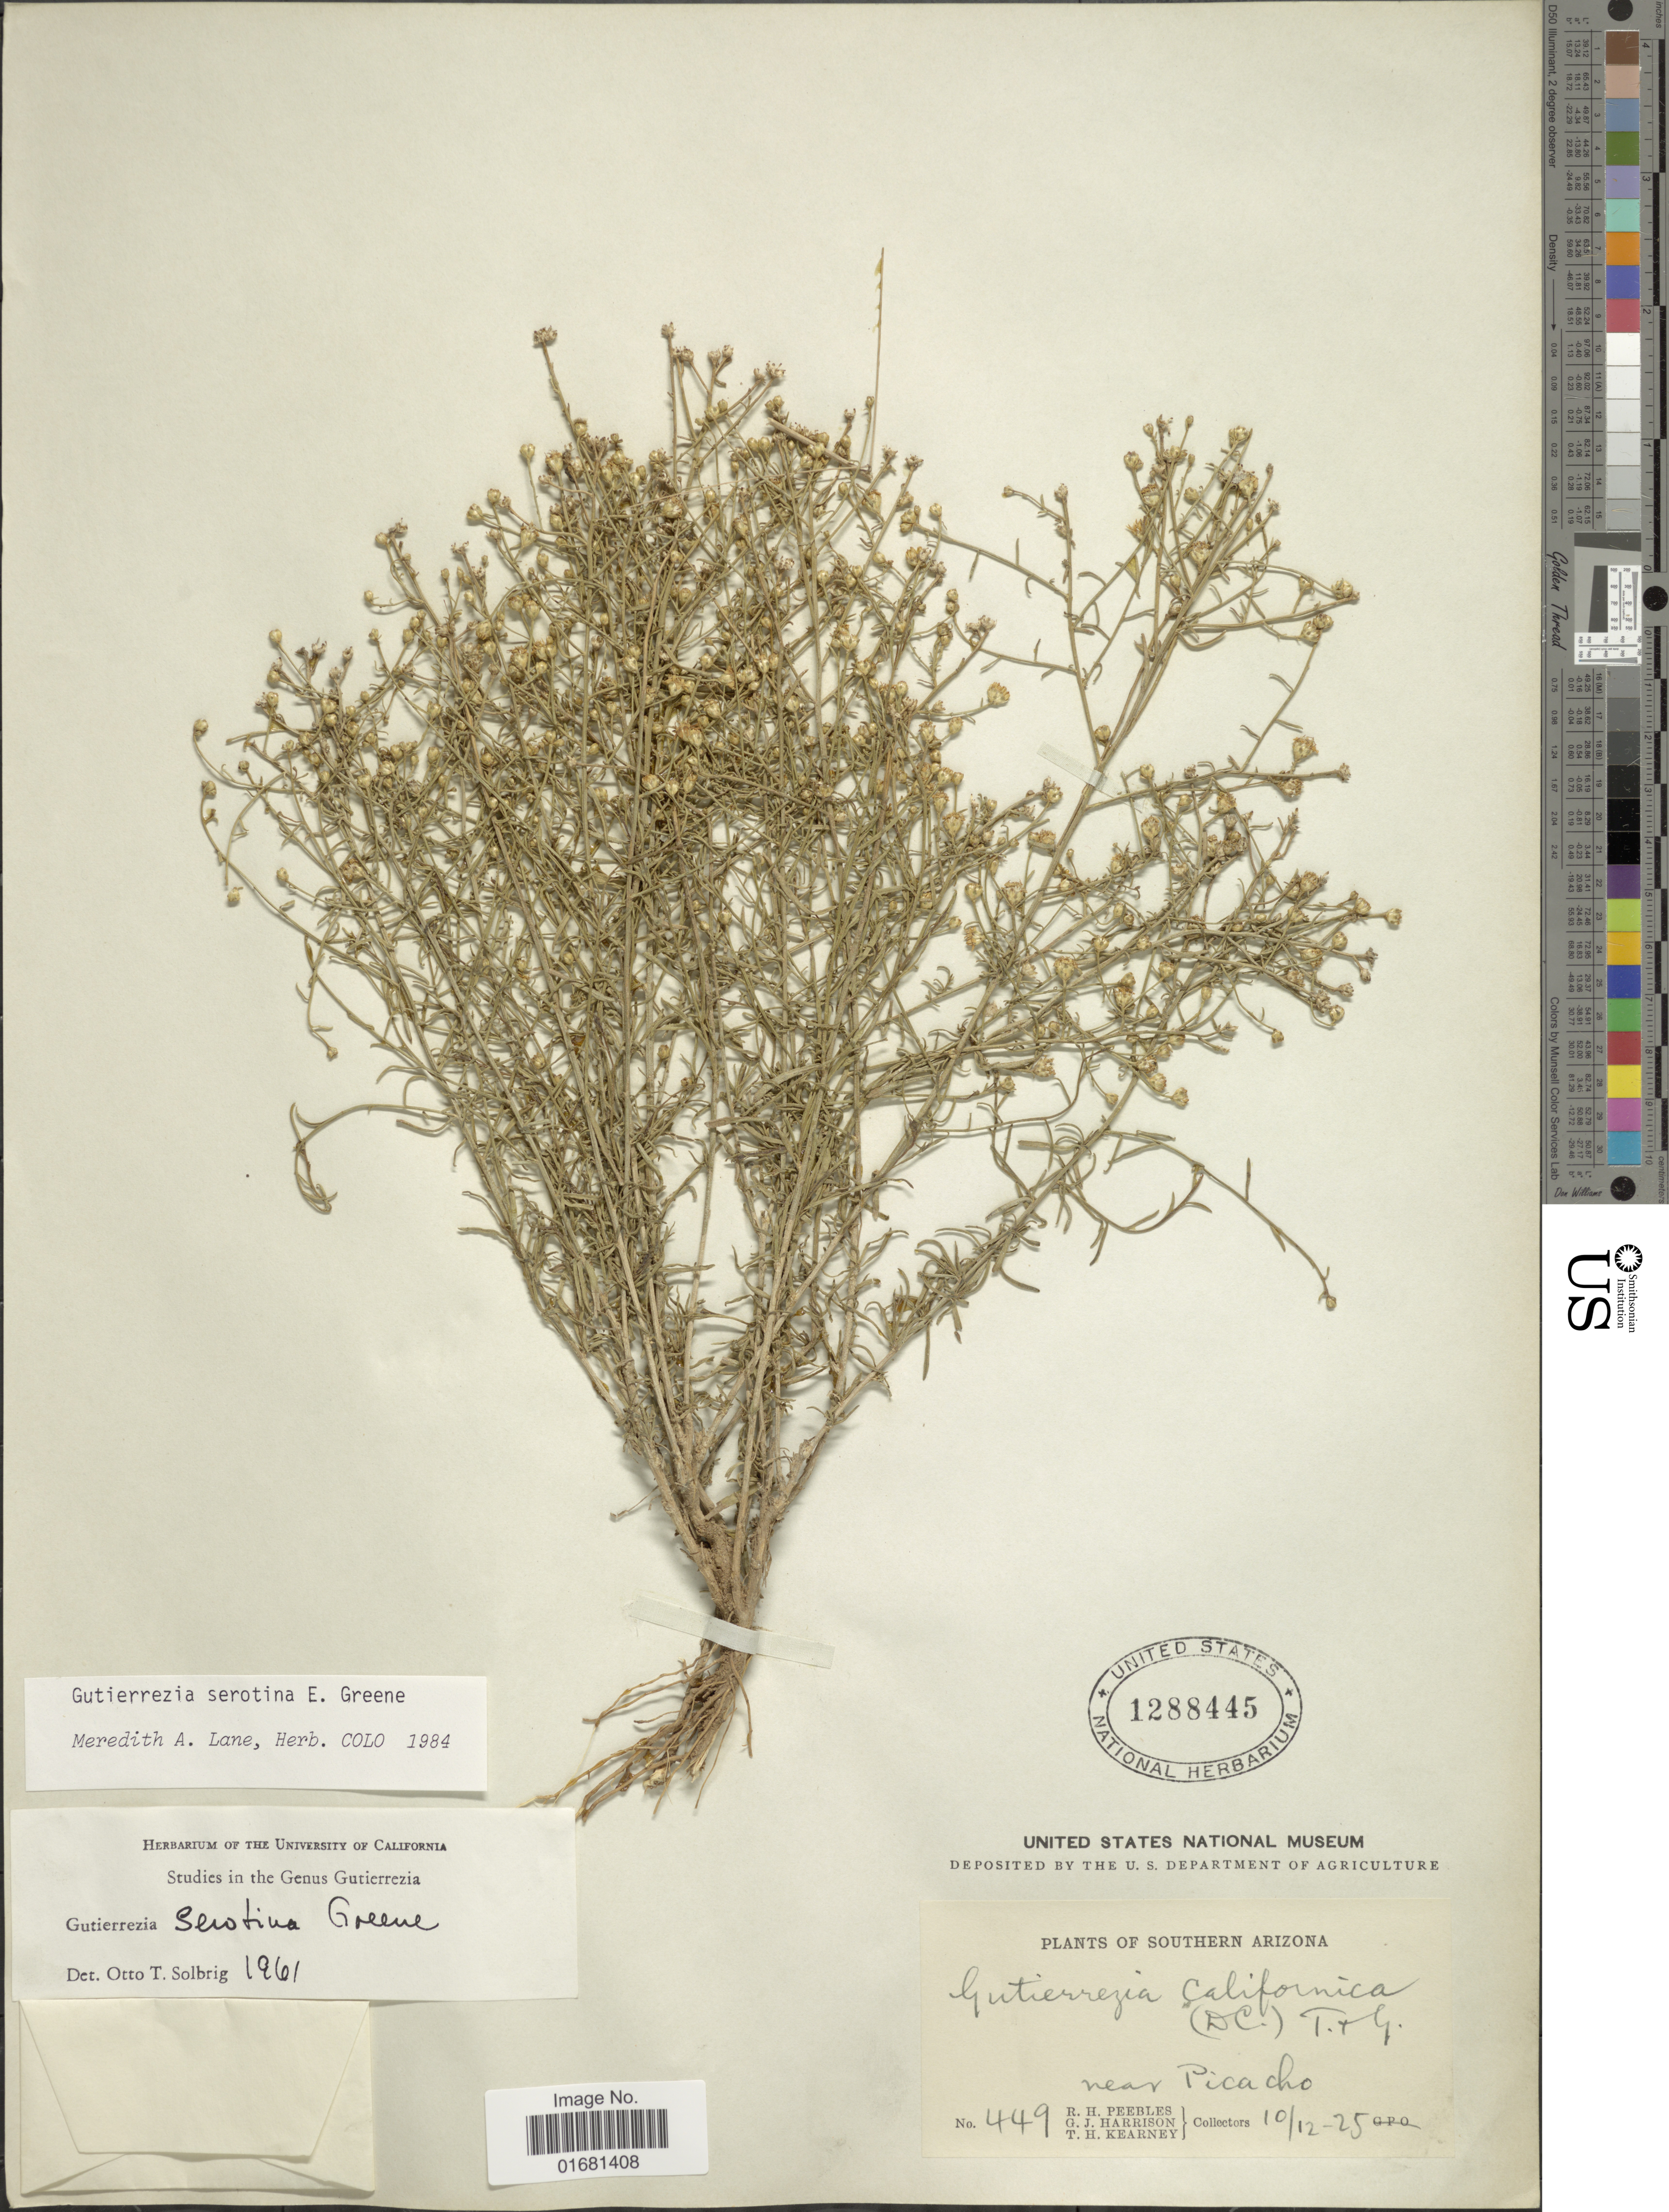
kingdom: Plantae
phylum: Tracheophyta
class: Magnoliopsida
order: Asterales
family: Asteraceae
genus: Gutierrezia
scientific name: Gutierrezia serotina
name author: Greene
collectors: R. H. Peebles, G. J. Harrison & T. H. Kearney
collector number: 449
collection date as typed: Transcribed d/m/y: 12/10/25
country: United States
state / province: Arizona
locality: Southern Arizona. near Picacho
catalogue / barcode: US 1288445